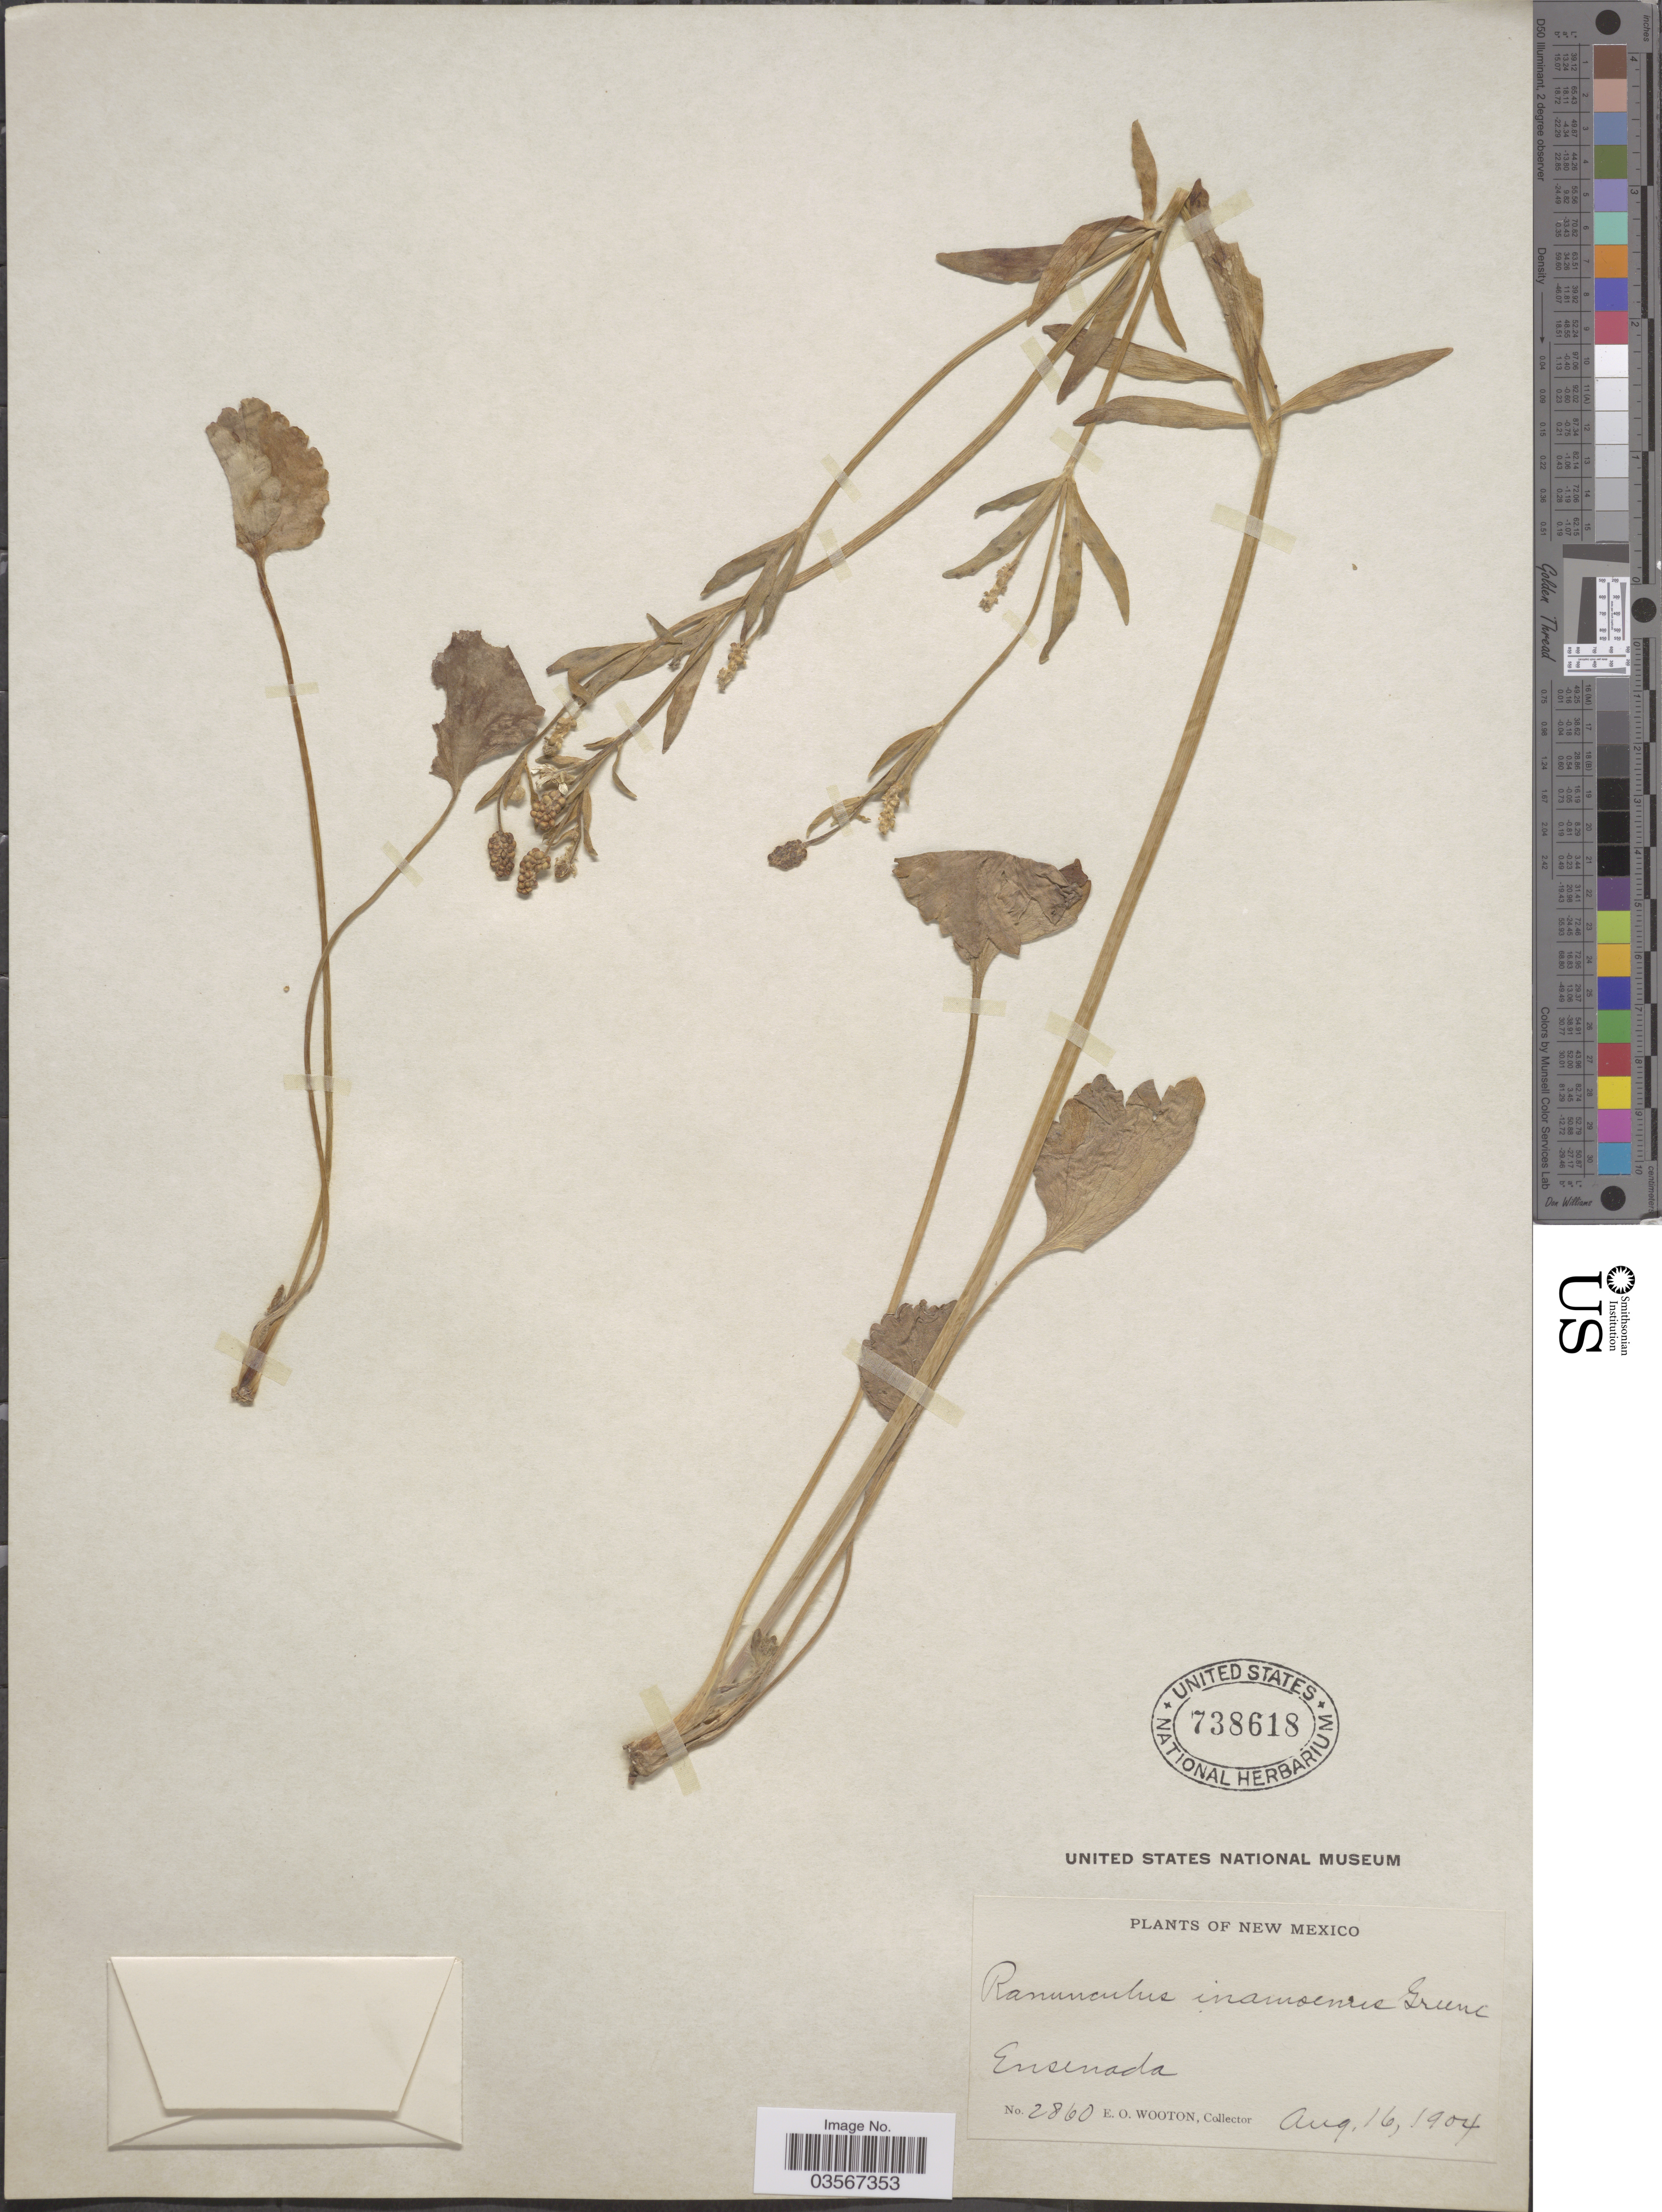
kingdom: Plantae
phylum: Tracheophyta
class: Magnoliopsida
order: Ranunculales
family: Ranunculaceae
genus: Ranunculus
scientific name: Ranunculus inamoenus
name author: Greene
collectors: E. O. Wooton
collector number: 2860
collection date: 1904-08-16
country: United States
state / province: New Mexico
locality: Ensenada.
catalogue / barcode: US 738618